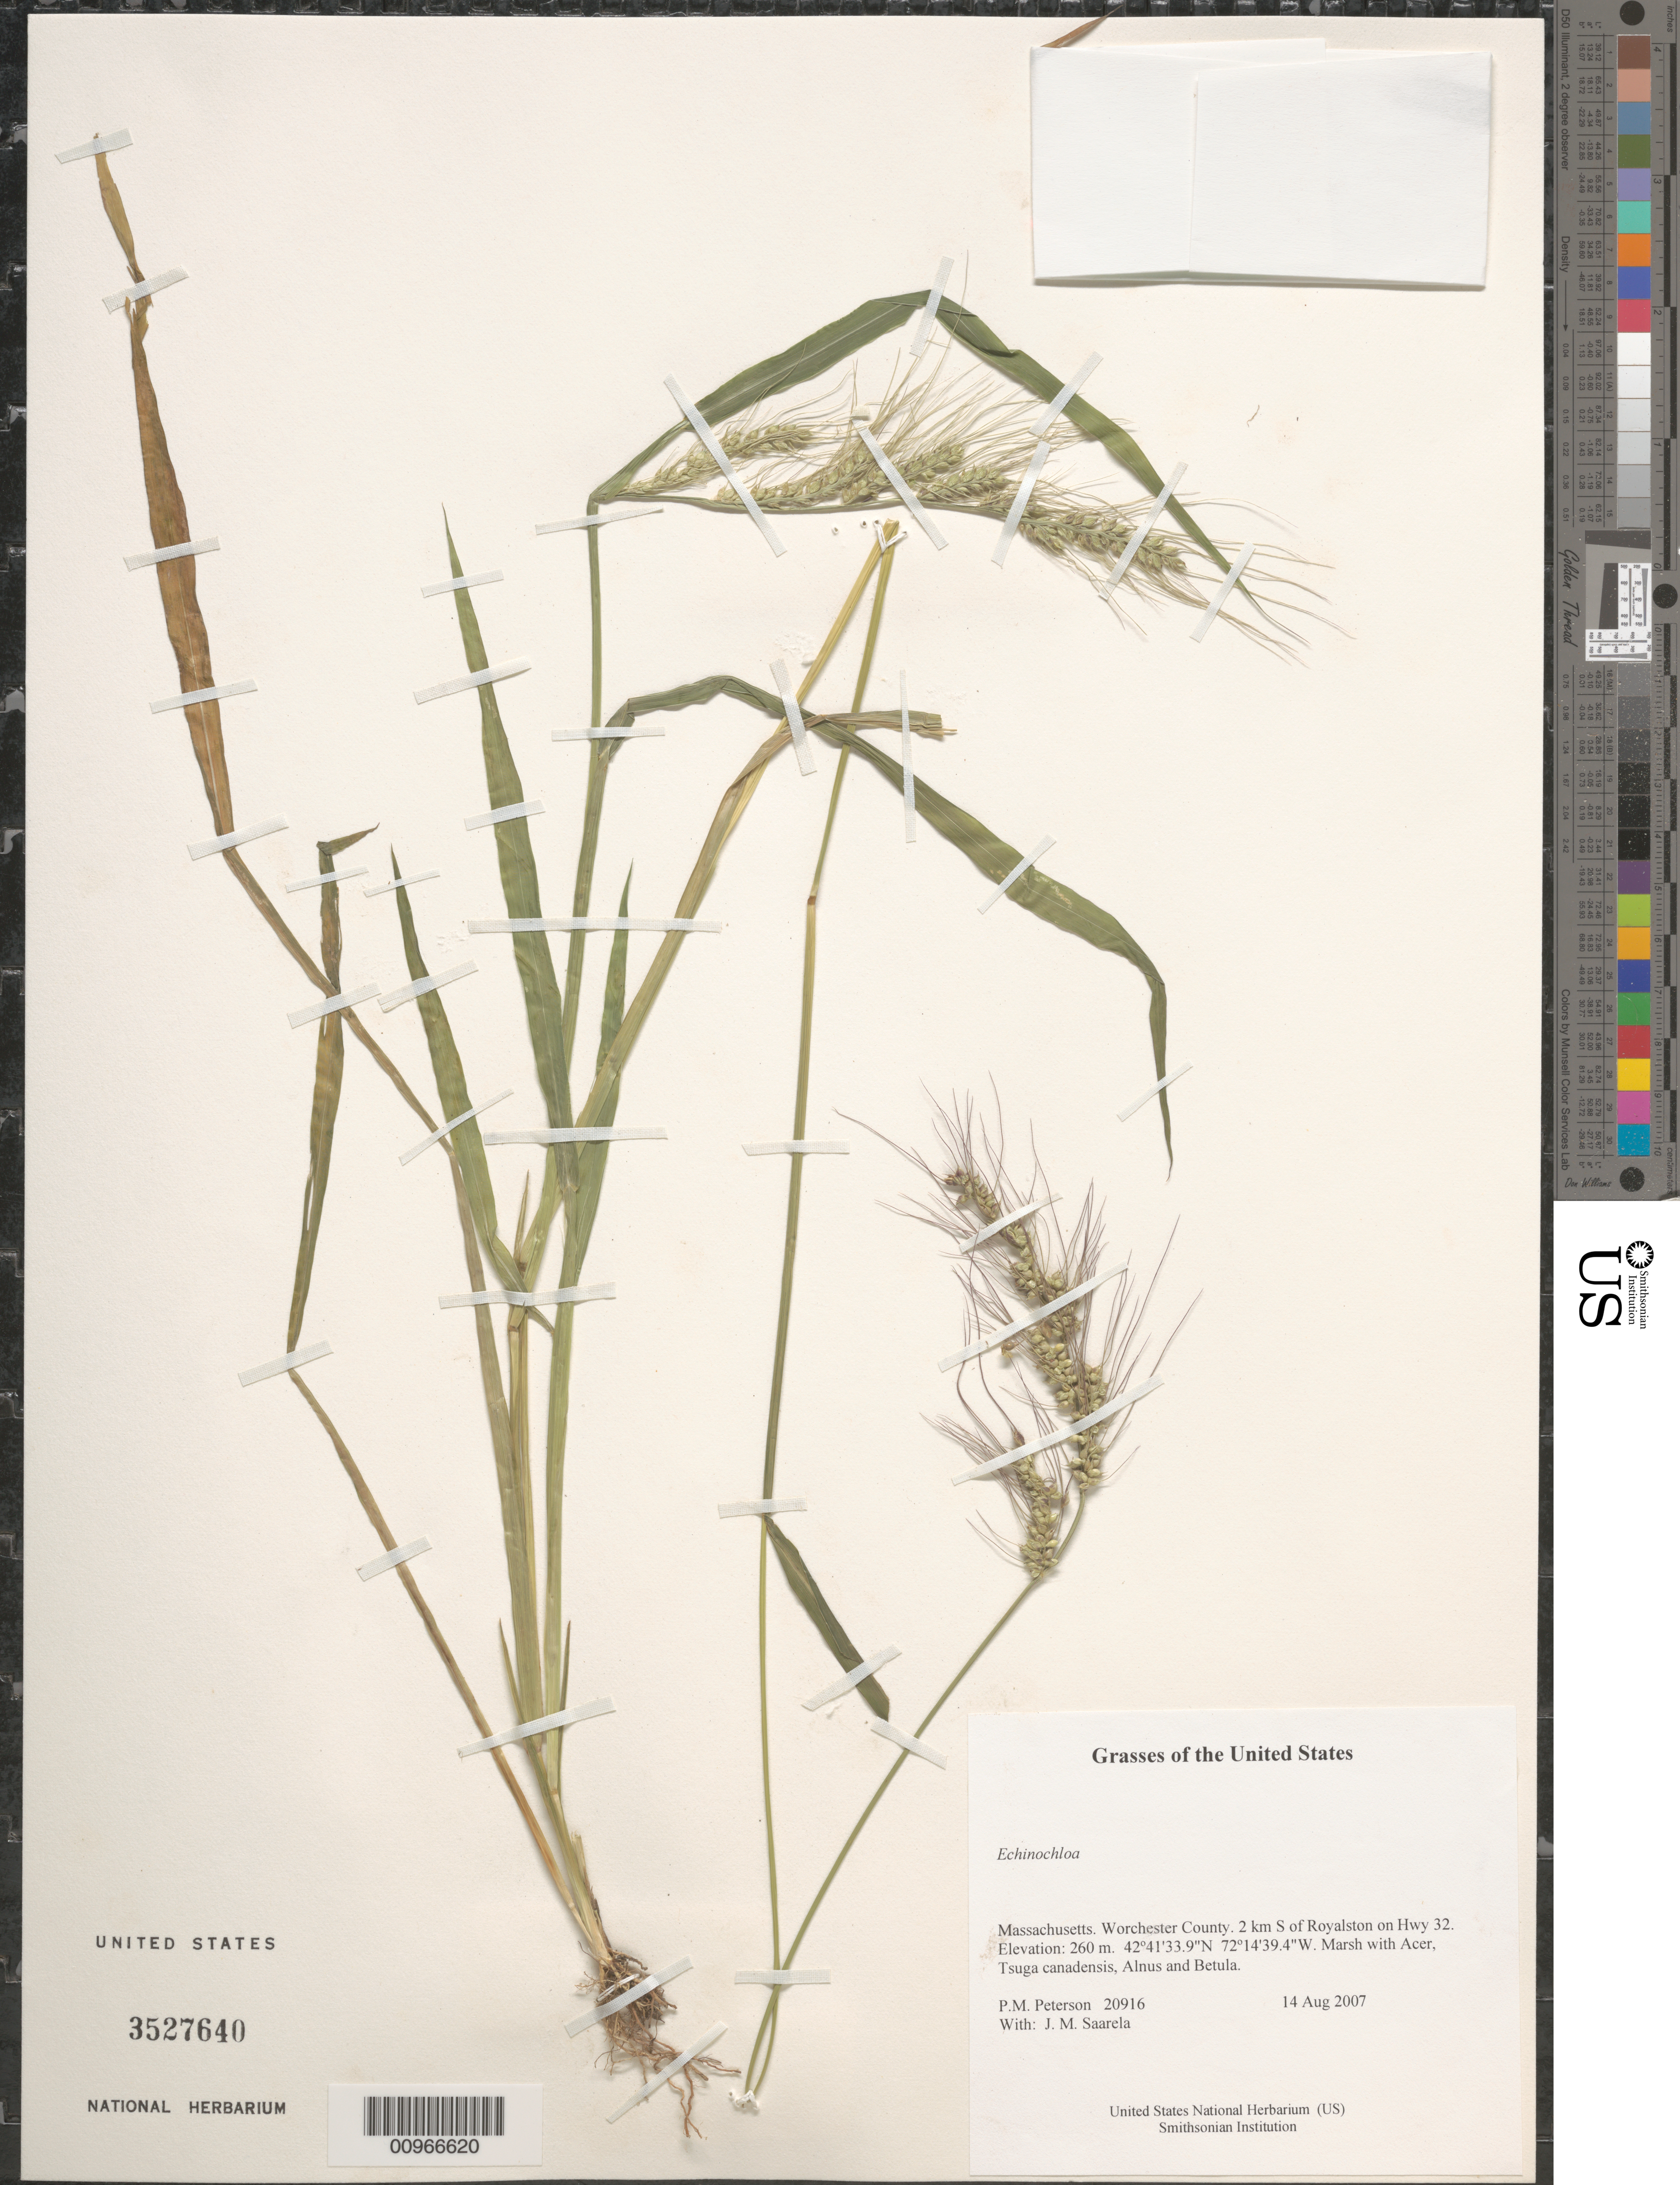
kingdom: Plantae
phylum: Tracheophyta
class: Liliopsida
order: Poales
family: Poaceae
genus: Echinochloa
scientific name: Echinochloa sp.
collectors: P. M. Peterson & J. Saarela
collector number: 20916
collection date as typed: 14 Aug 2007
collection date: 2007-08-14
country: United States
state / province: Massachusetts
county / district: Worchester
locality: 2 km S of Royalston on Hwy 32.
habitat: Marsh with Acer, Tsuga canadensis, Alnus and Betula.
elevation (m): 260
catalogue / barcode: US 3527640